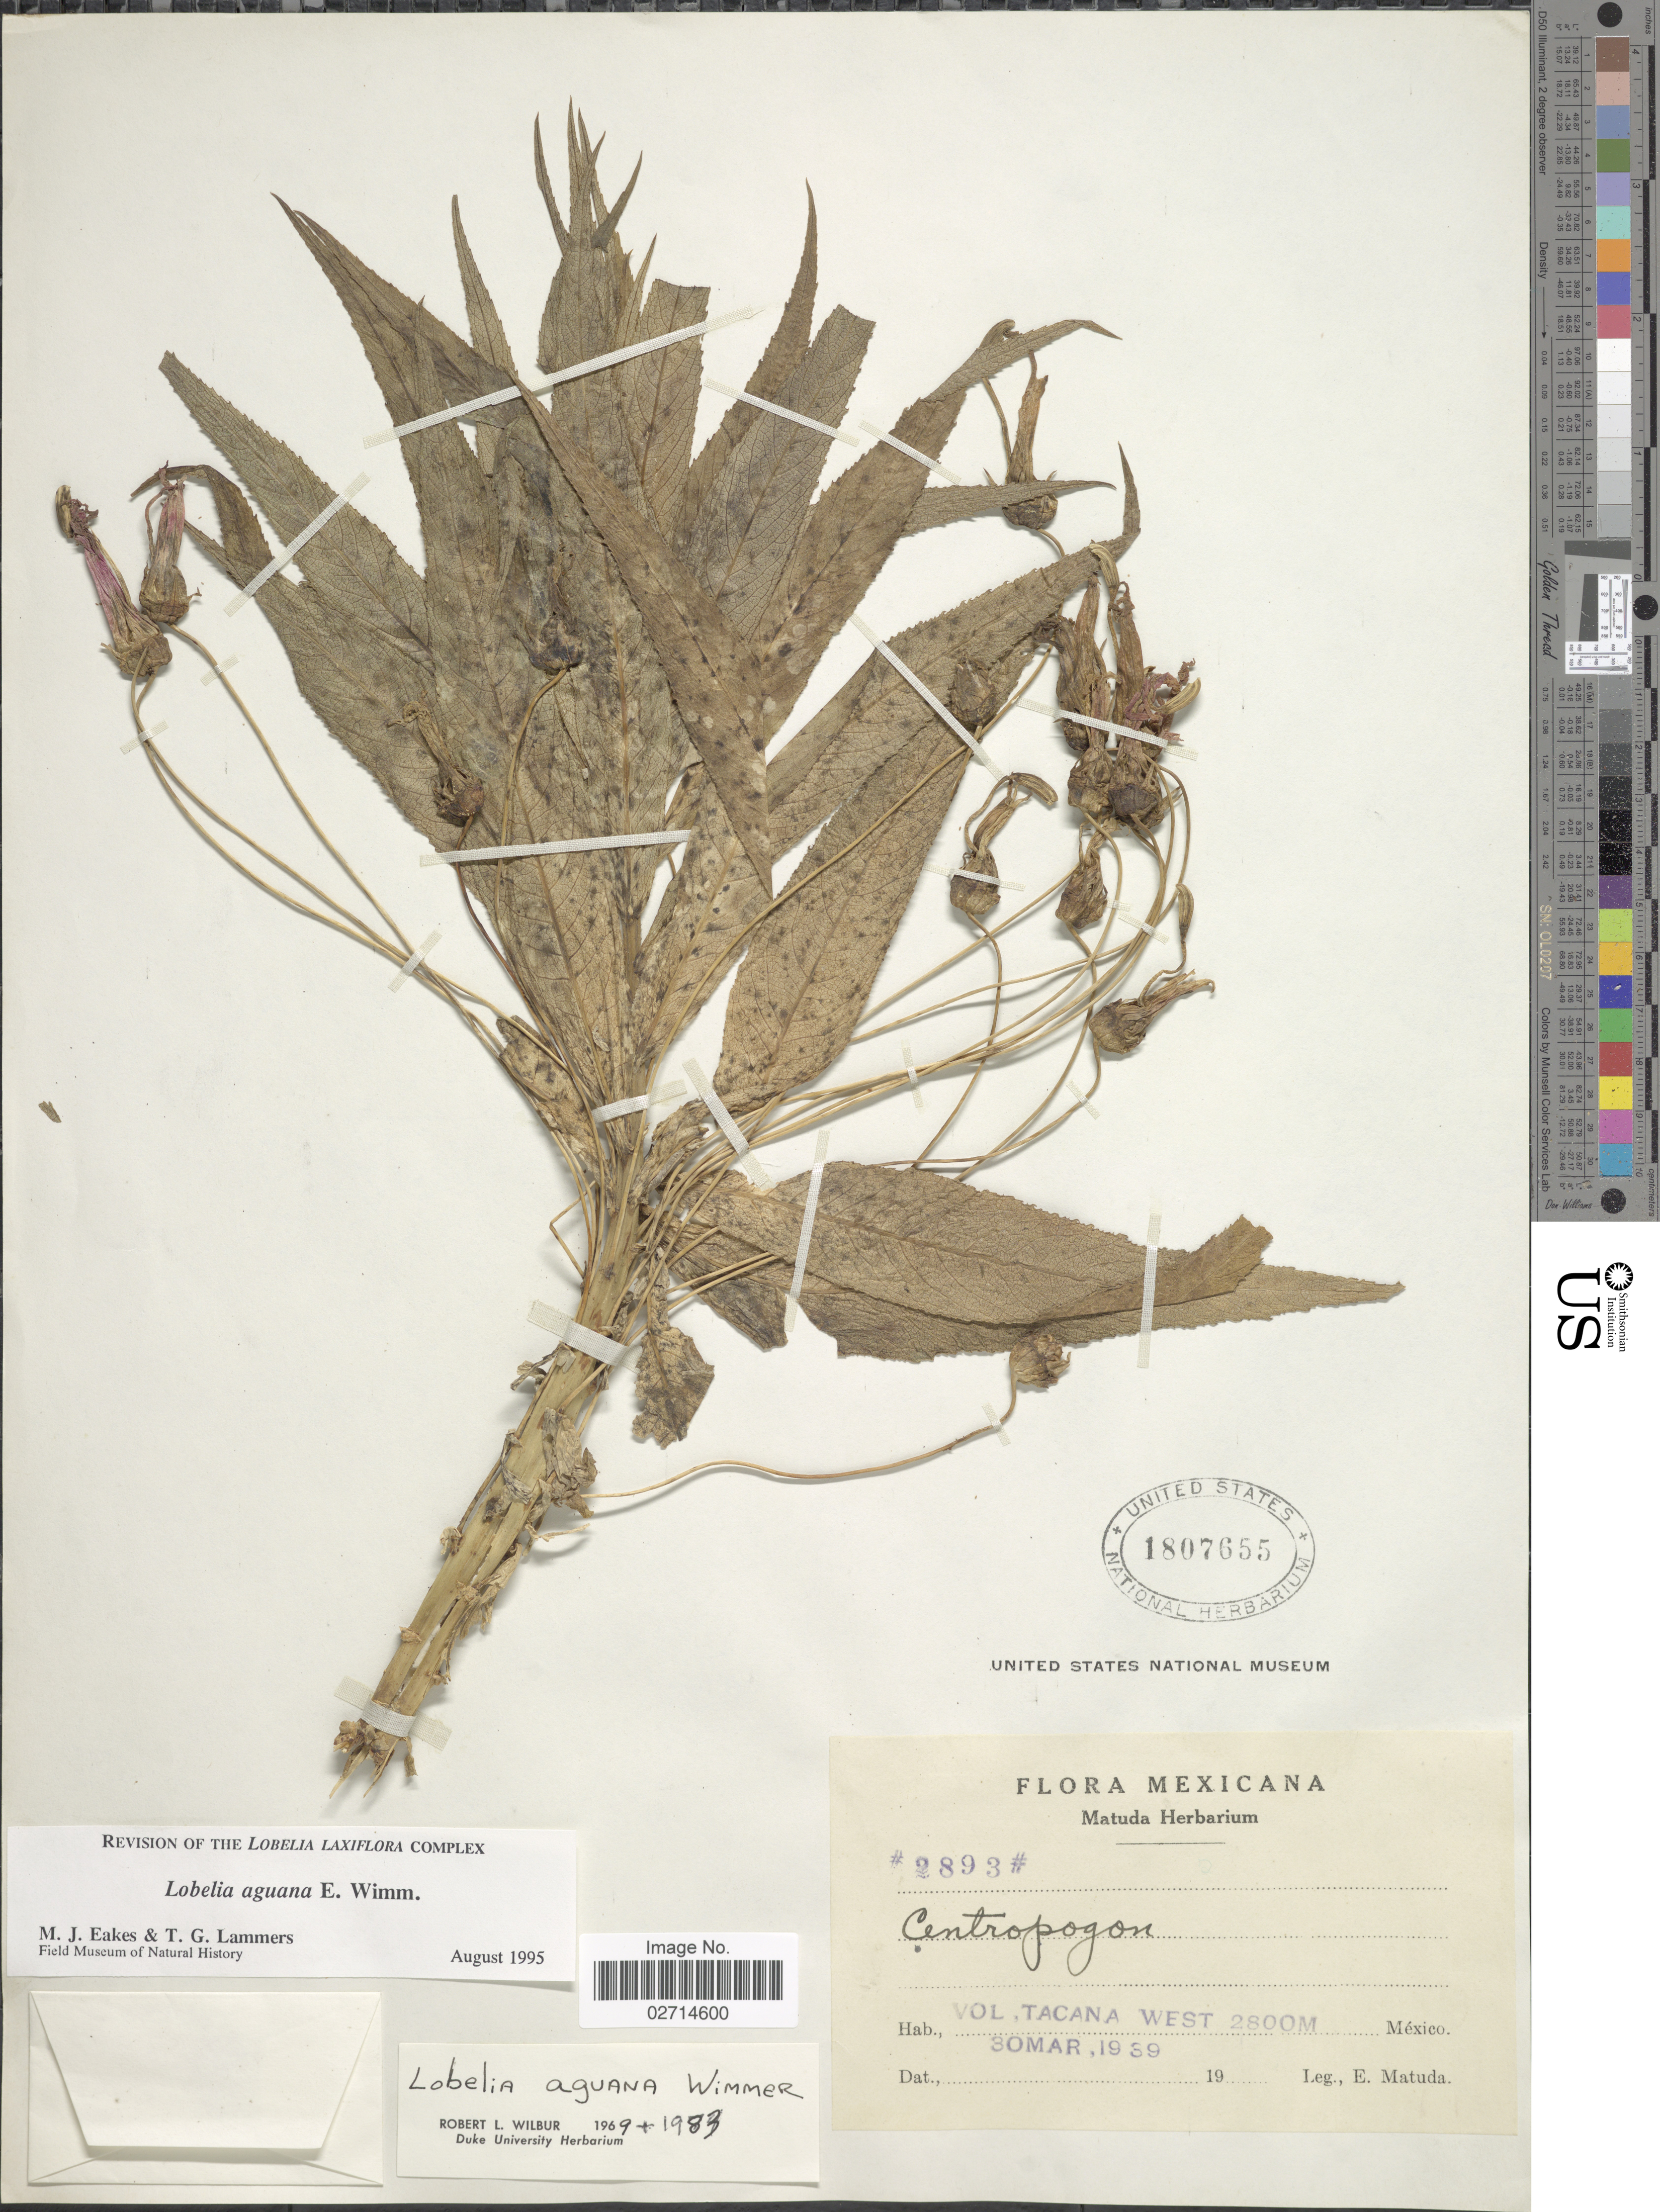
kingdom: Plantae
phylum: Tracheophyta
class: Magnoliopsida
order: Asterales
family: Campanulaceae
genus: Lobelia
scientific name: Lobelia aguana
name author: E. Wimm.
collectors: E. Matuda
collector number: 2893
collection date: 1939-03-30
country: Mexico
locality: Vol, Tacana West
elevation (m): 2800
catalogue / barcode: US 1807655